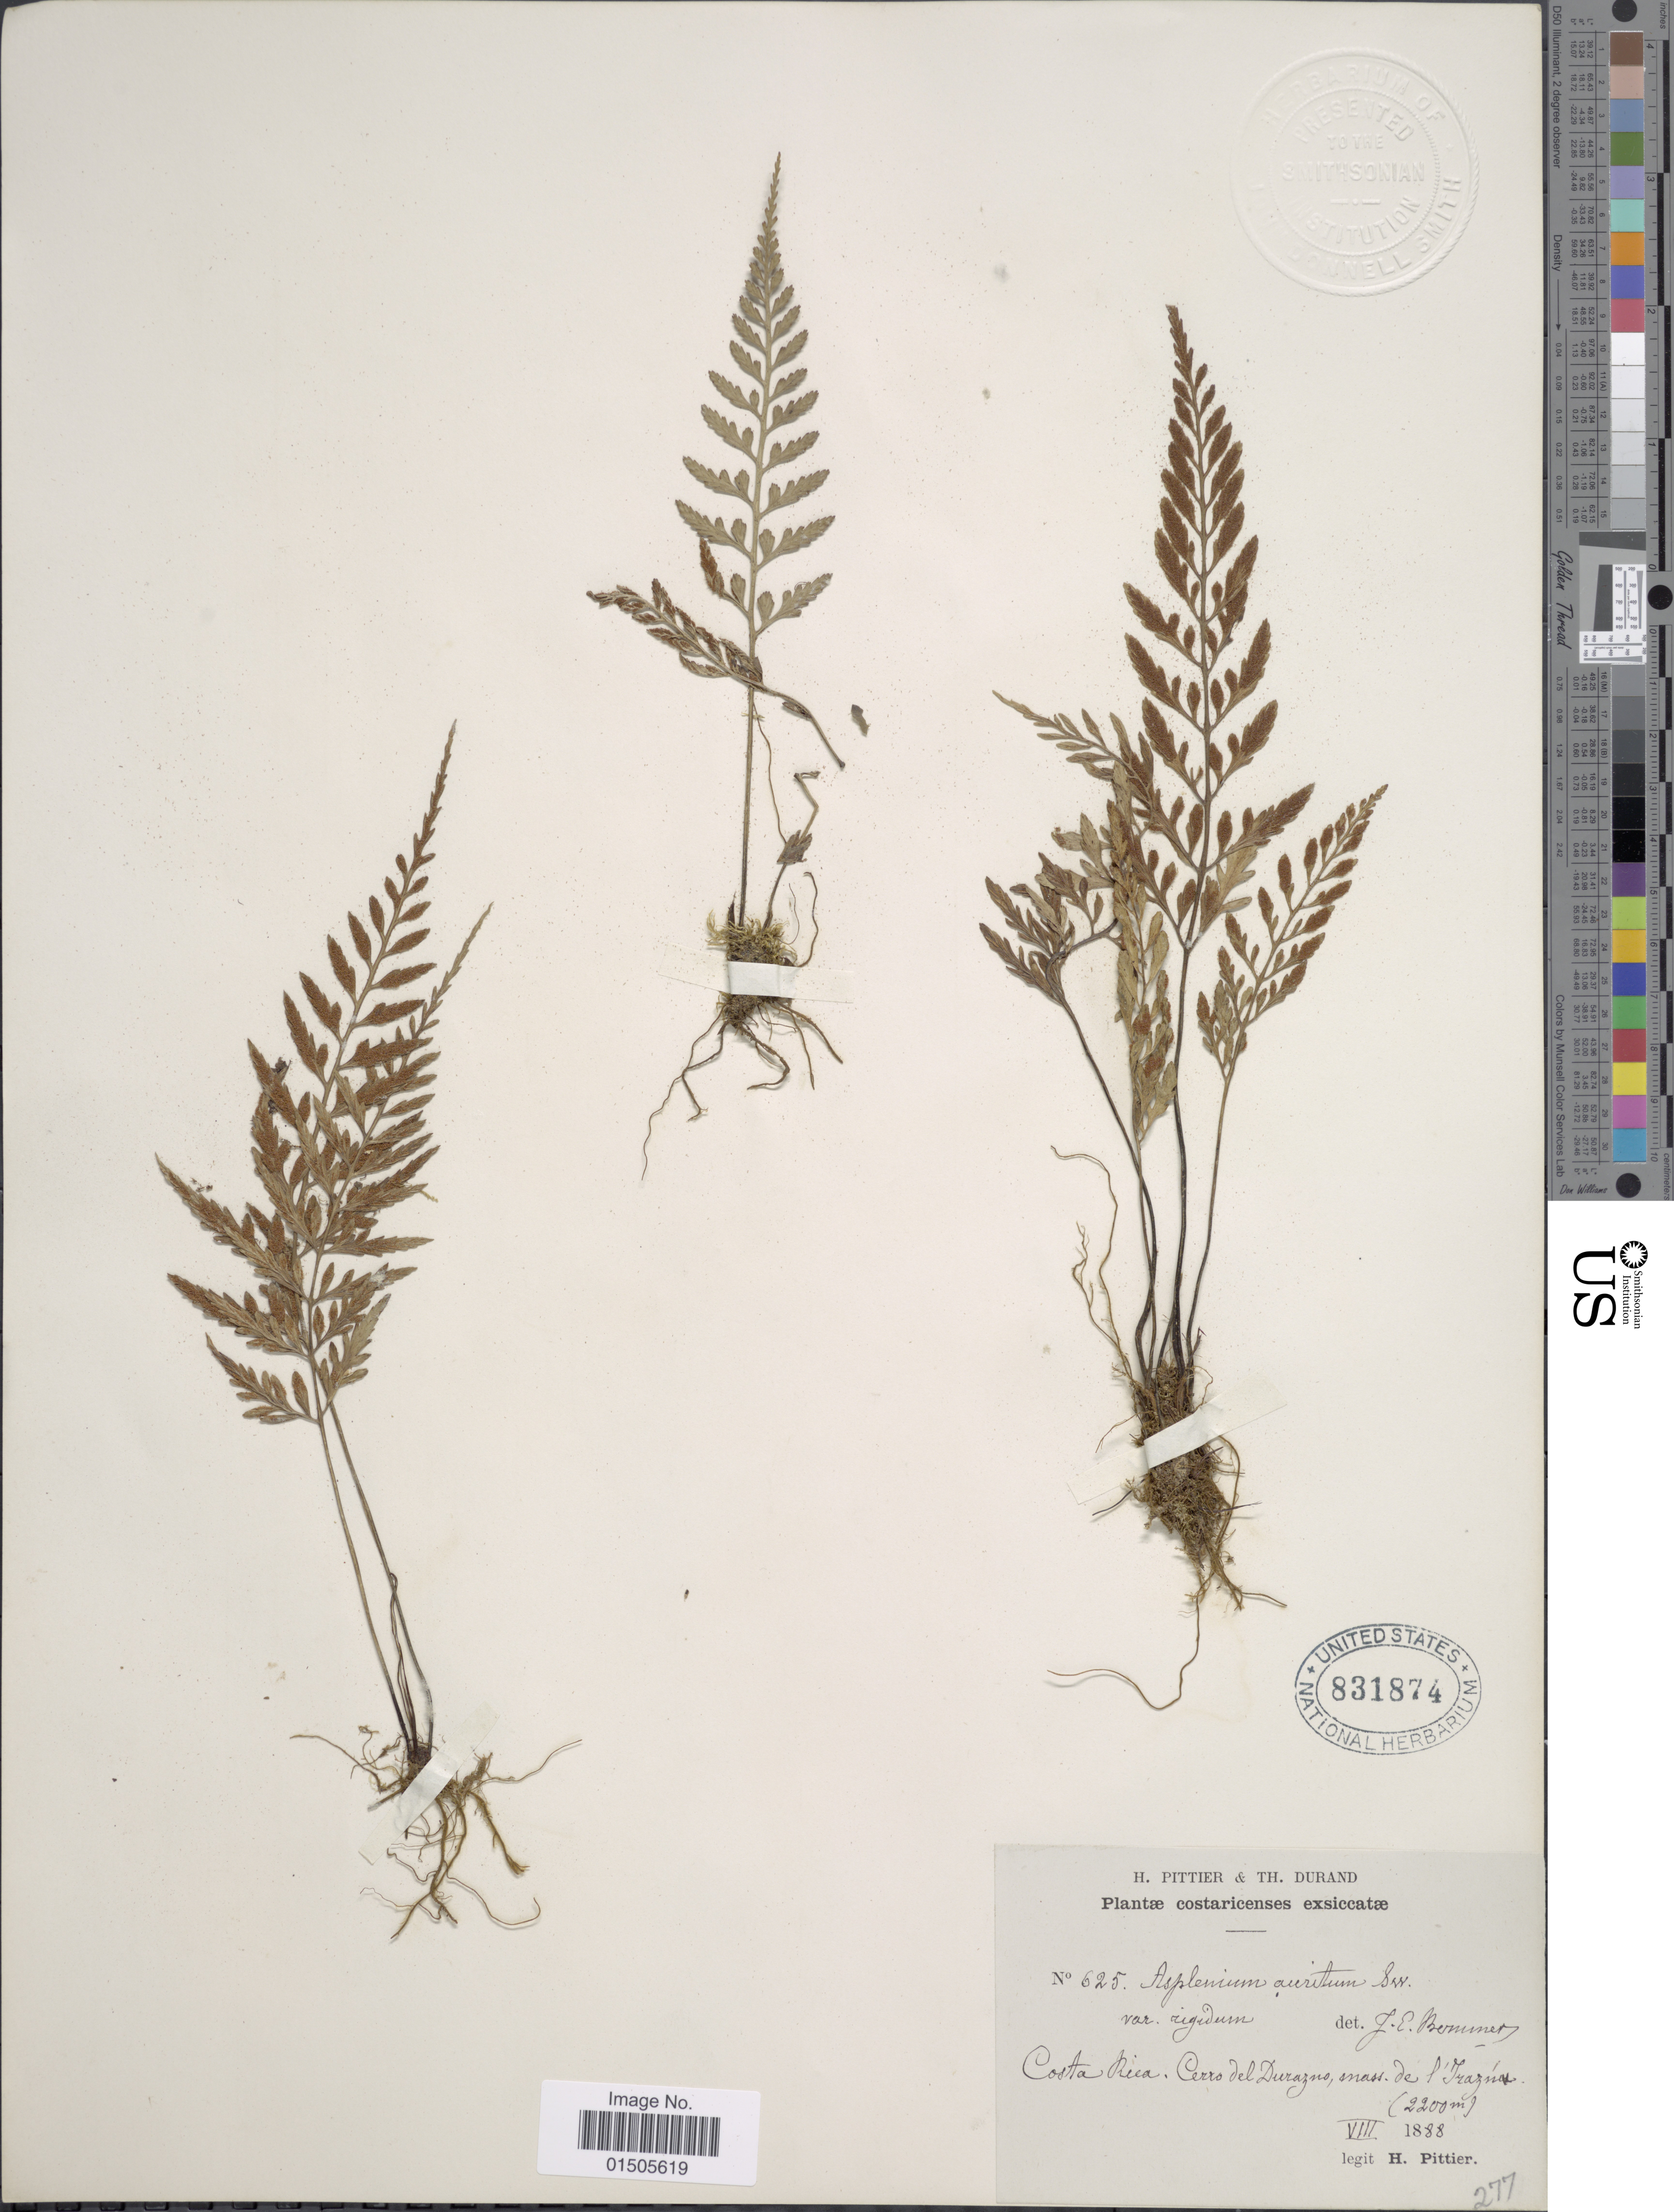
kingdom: Plantae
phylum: Tracheophyta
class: Polypodiopsida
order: Polypodiales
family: Aspleniaceae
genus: Asplenium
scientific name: Asplenium auritum var. moritzianum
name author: Hieron.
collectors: H. F. Pittier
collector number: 625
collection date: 1888-08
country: Costa Rica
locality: Cerro del Durazno snass. de l'Irazna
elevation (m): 2200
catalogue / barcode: US 831874